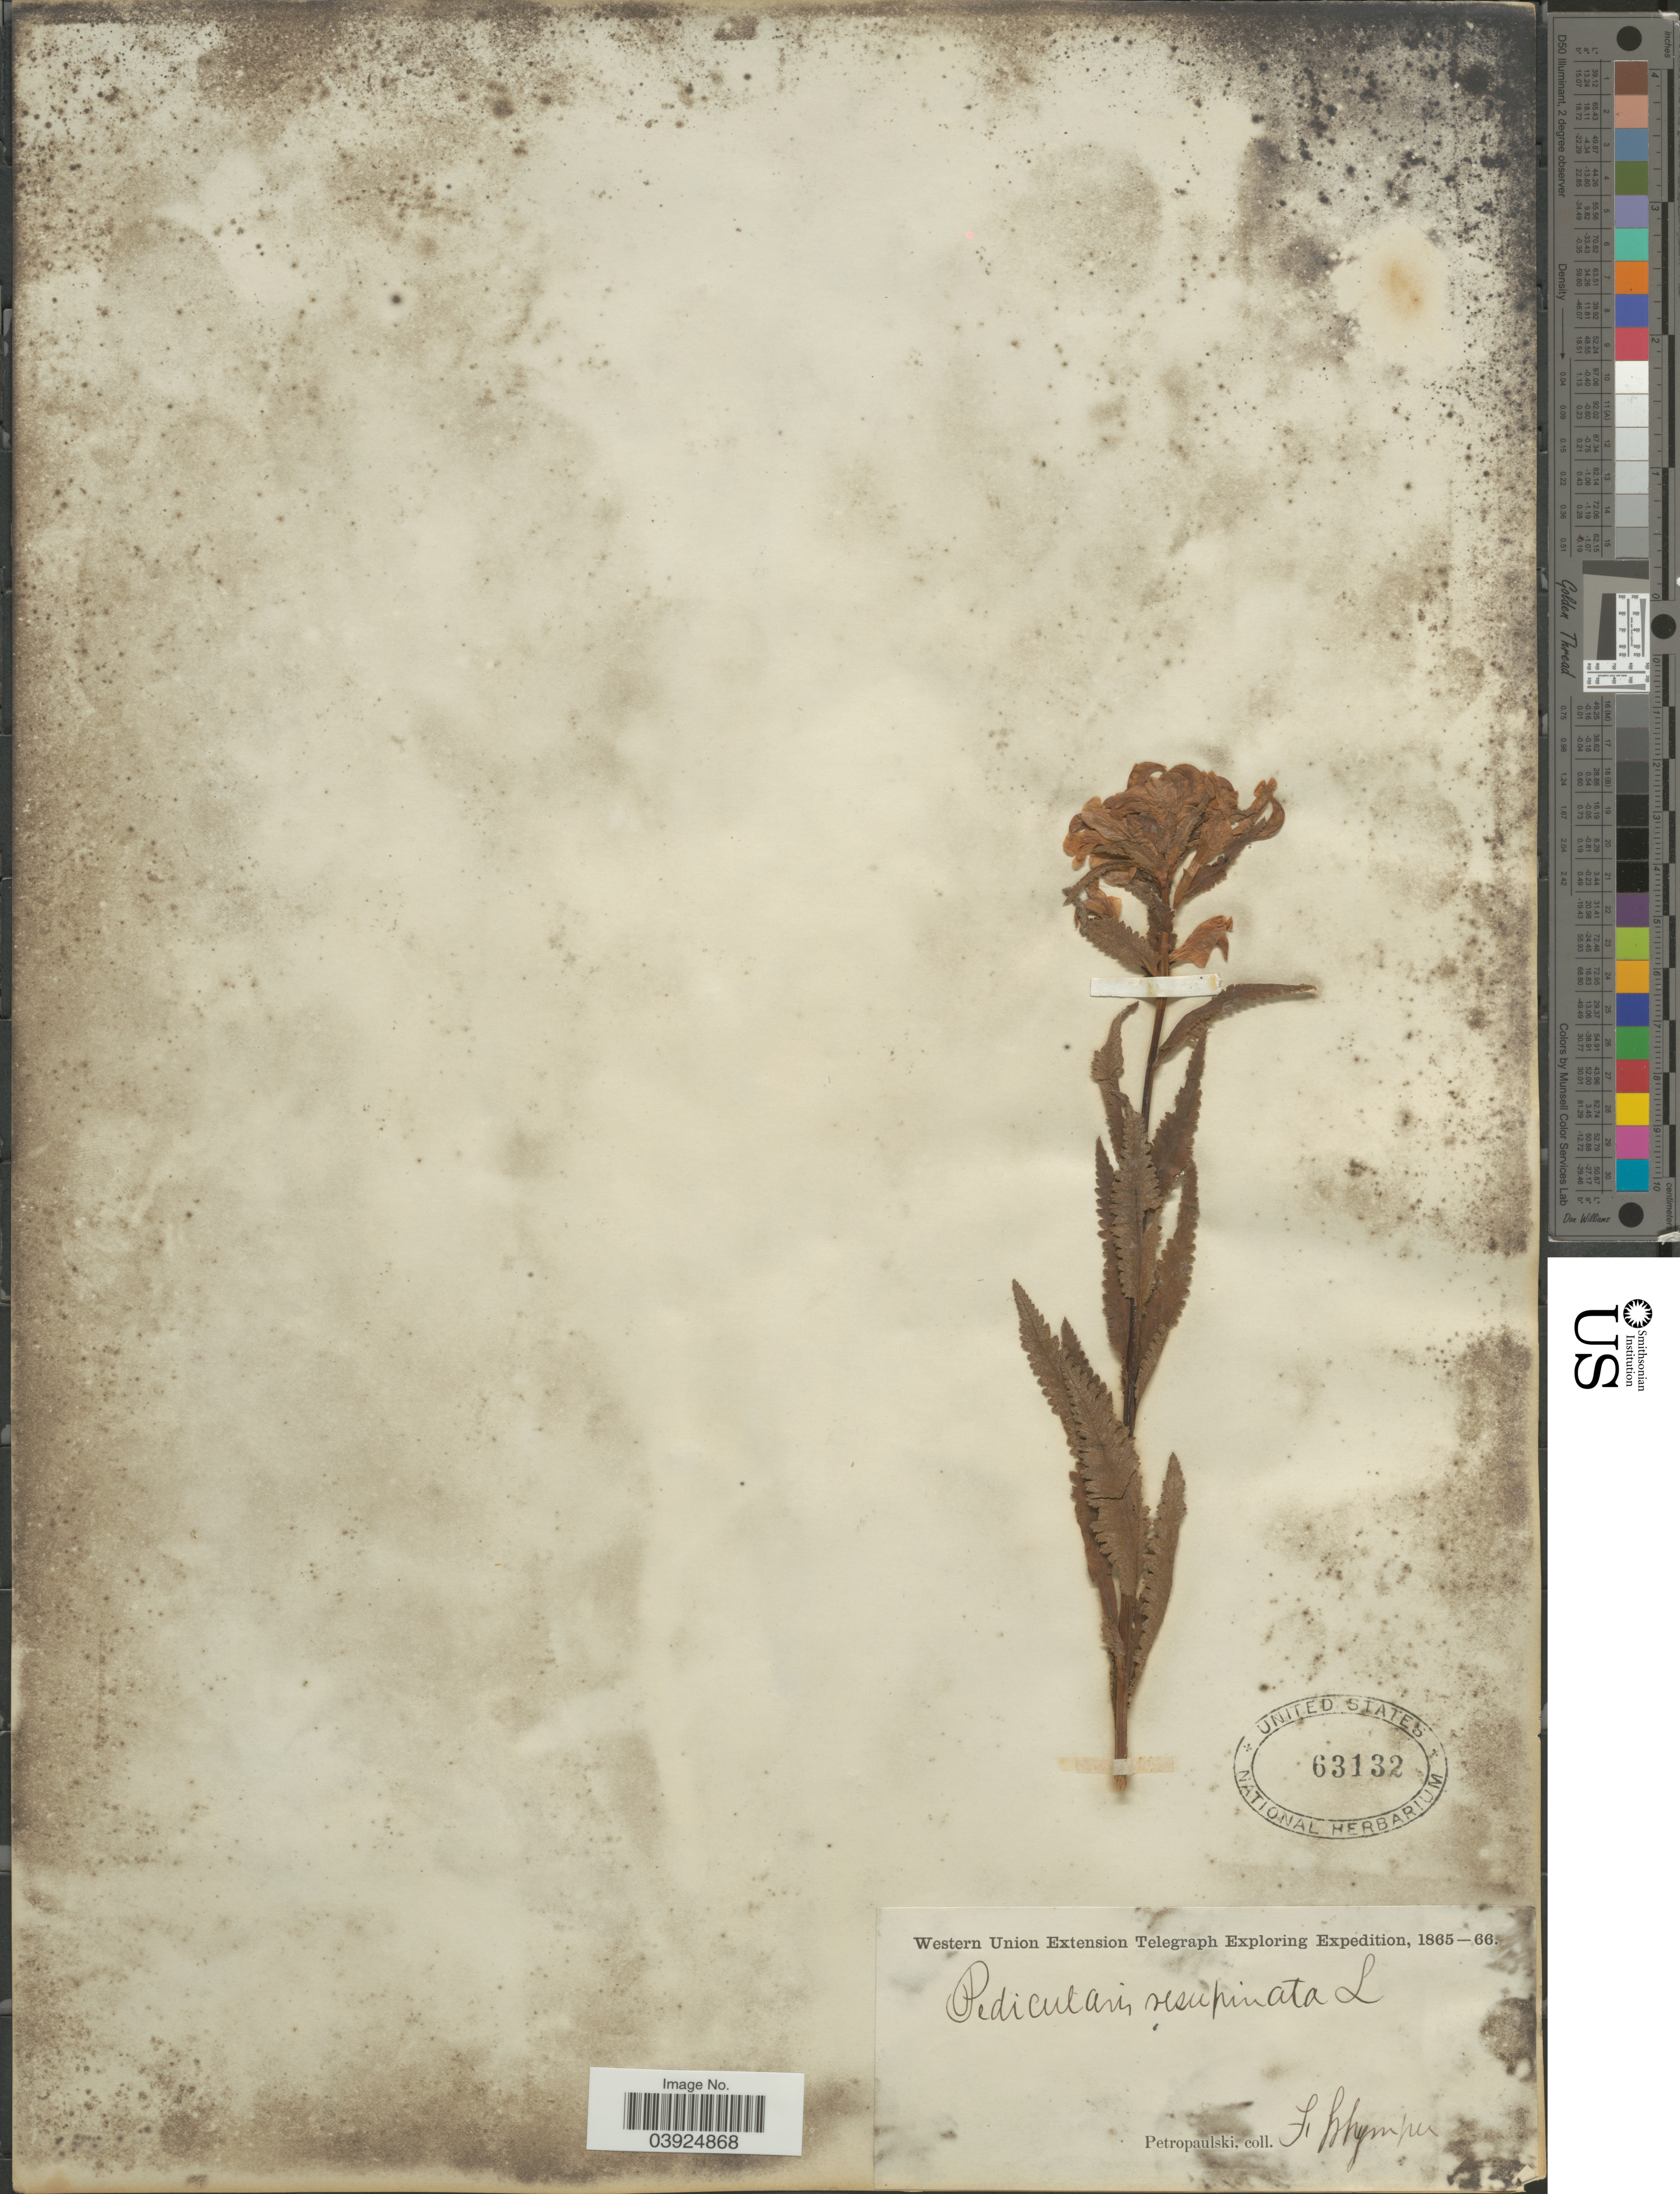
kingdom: Plantae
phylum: Tracheophyta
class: Magnoliopsida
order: Lamiales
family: Orobanchaceae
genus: Pedicularis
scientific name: Pedicularis resupinata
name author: L.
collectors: F. Whymper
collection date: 1865/1866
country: Russian Federation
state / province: Kamchatka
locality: Petropaulski.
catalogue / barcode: US 63132